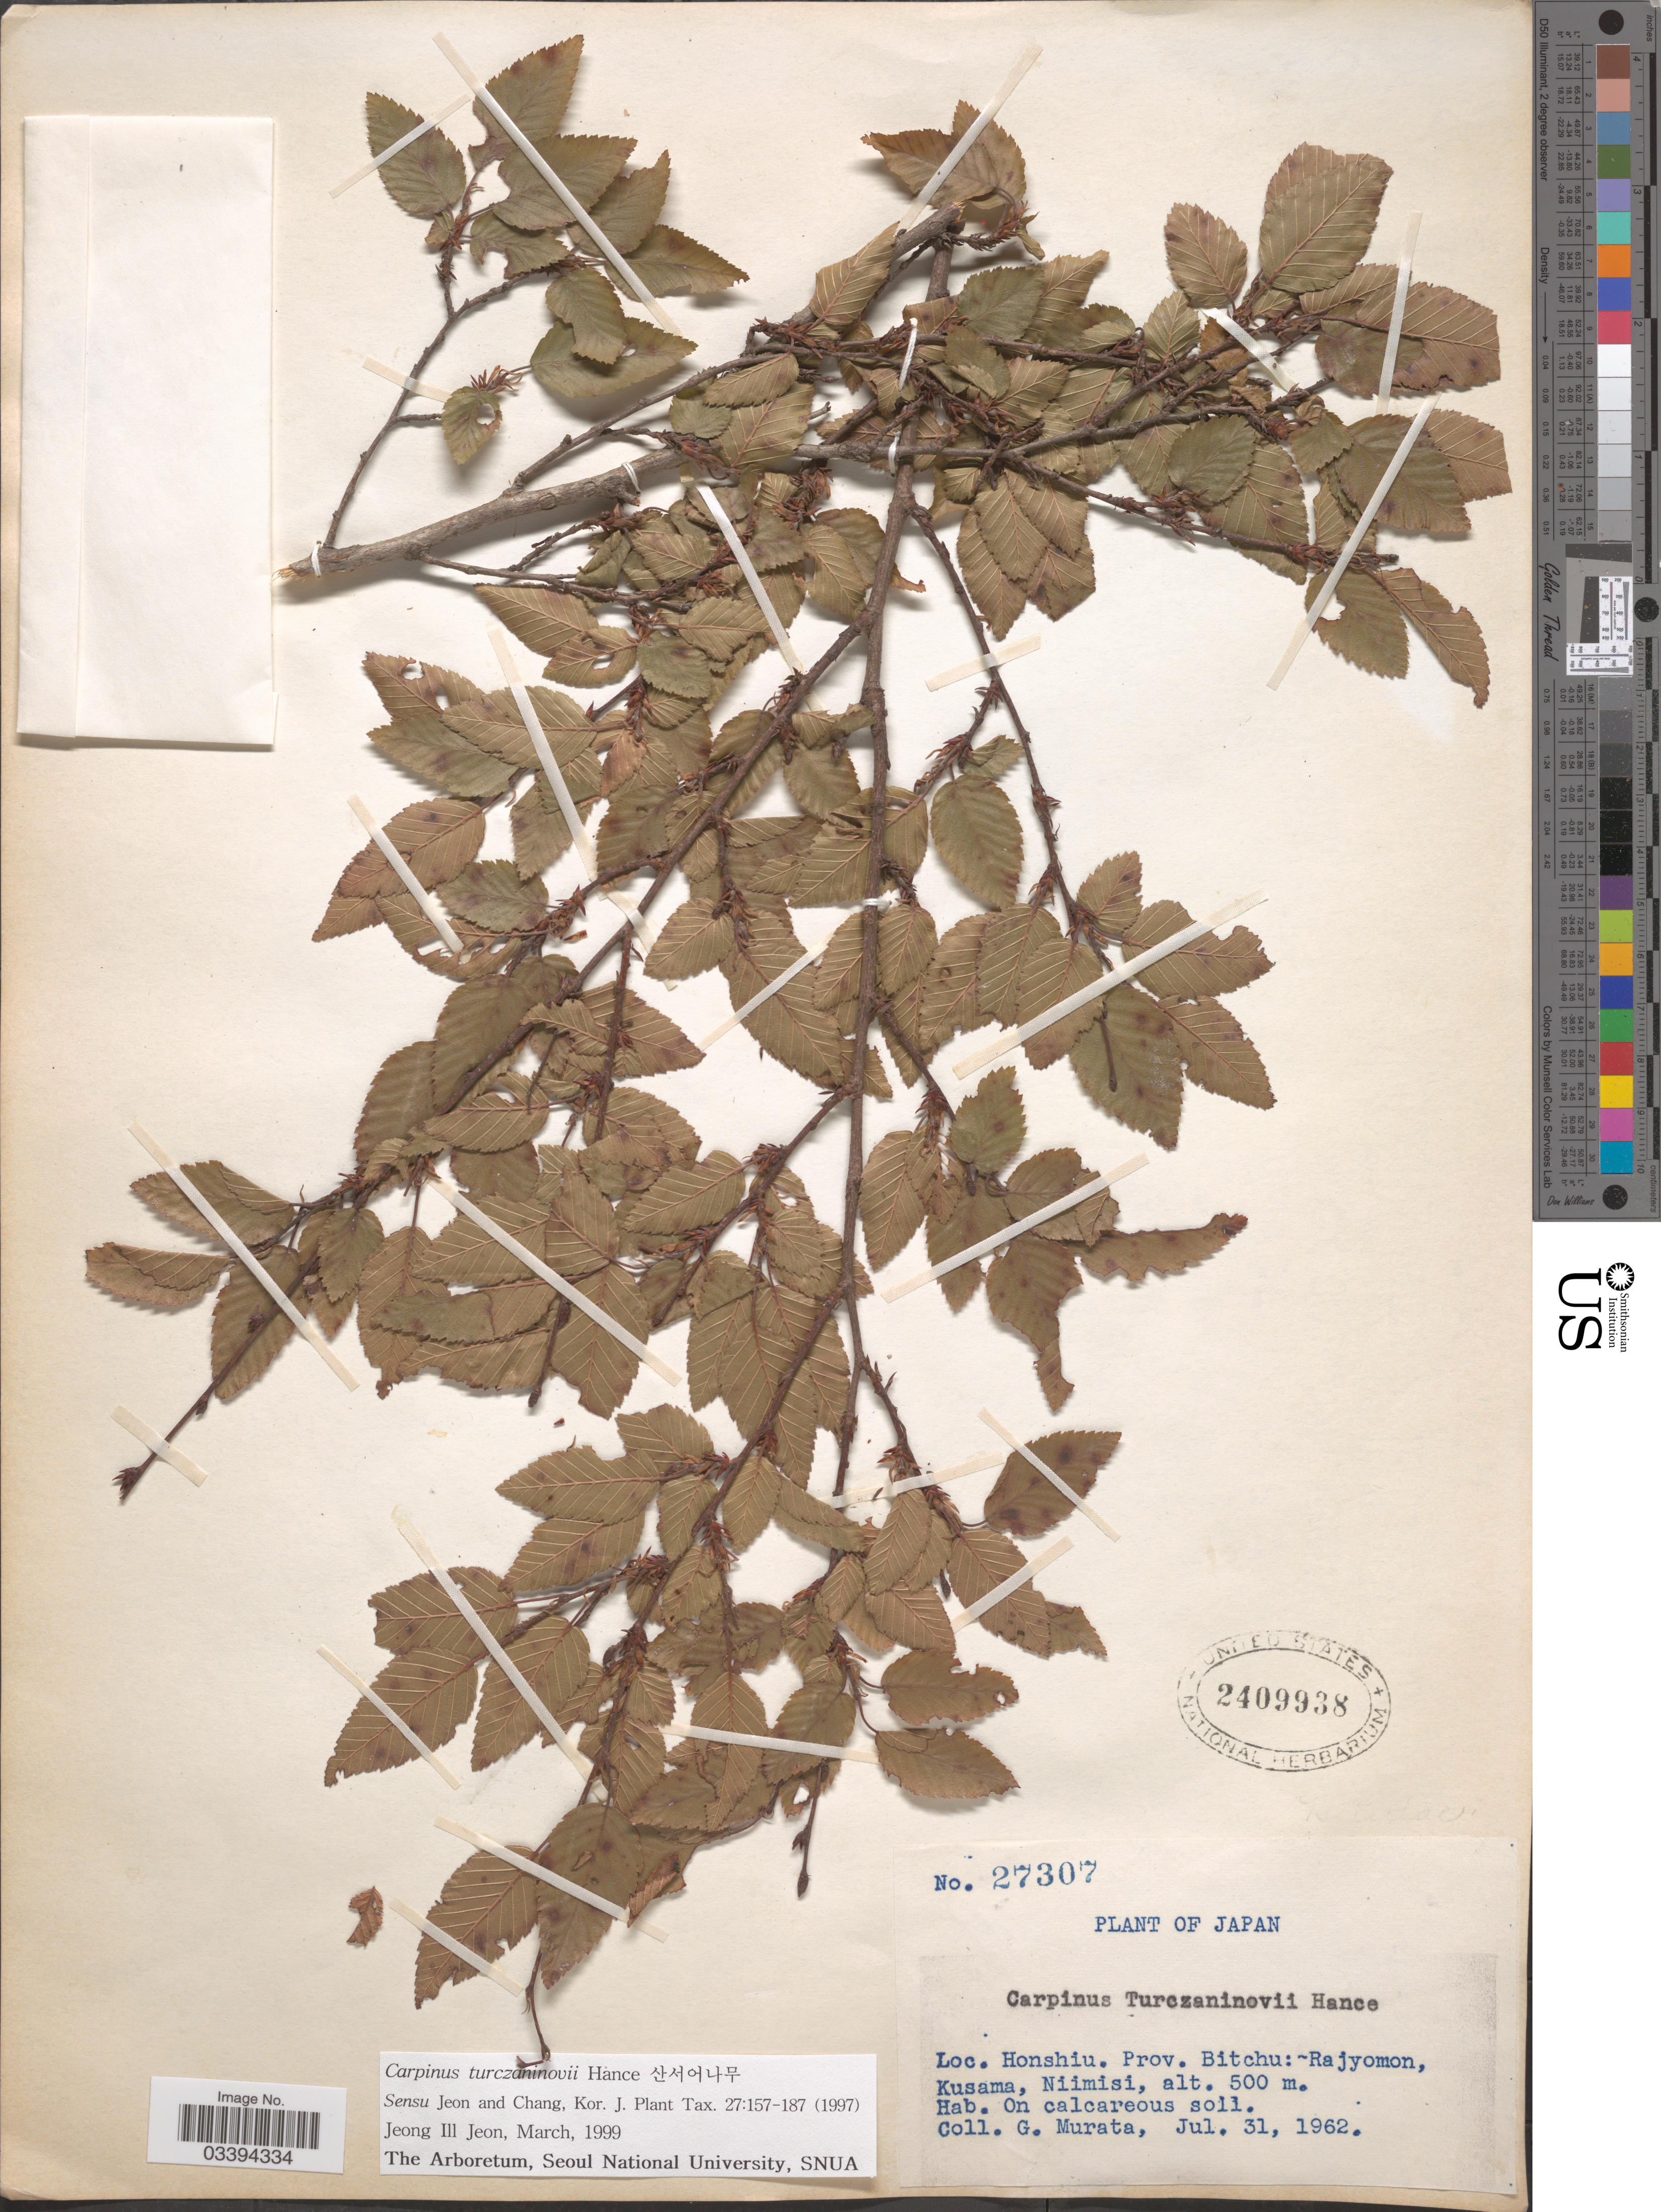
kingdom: Plantae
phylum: Tracheophyta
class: Magnoliopsida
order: Fagales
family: Betulaceae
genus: Carpinus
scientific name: Carpinus turczaninowii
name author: Hance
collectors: G. Murata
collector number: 27307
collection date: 1962-07-31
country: Japan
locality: Honshiu. Prov. Bitchu: -Rajyomon, Kusama, Niimisi.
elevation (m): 500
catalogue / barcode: US 2409938